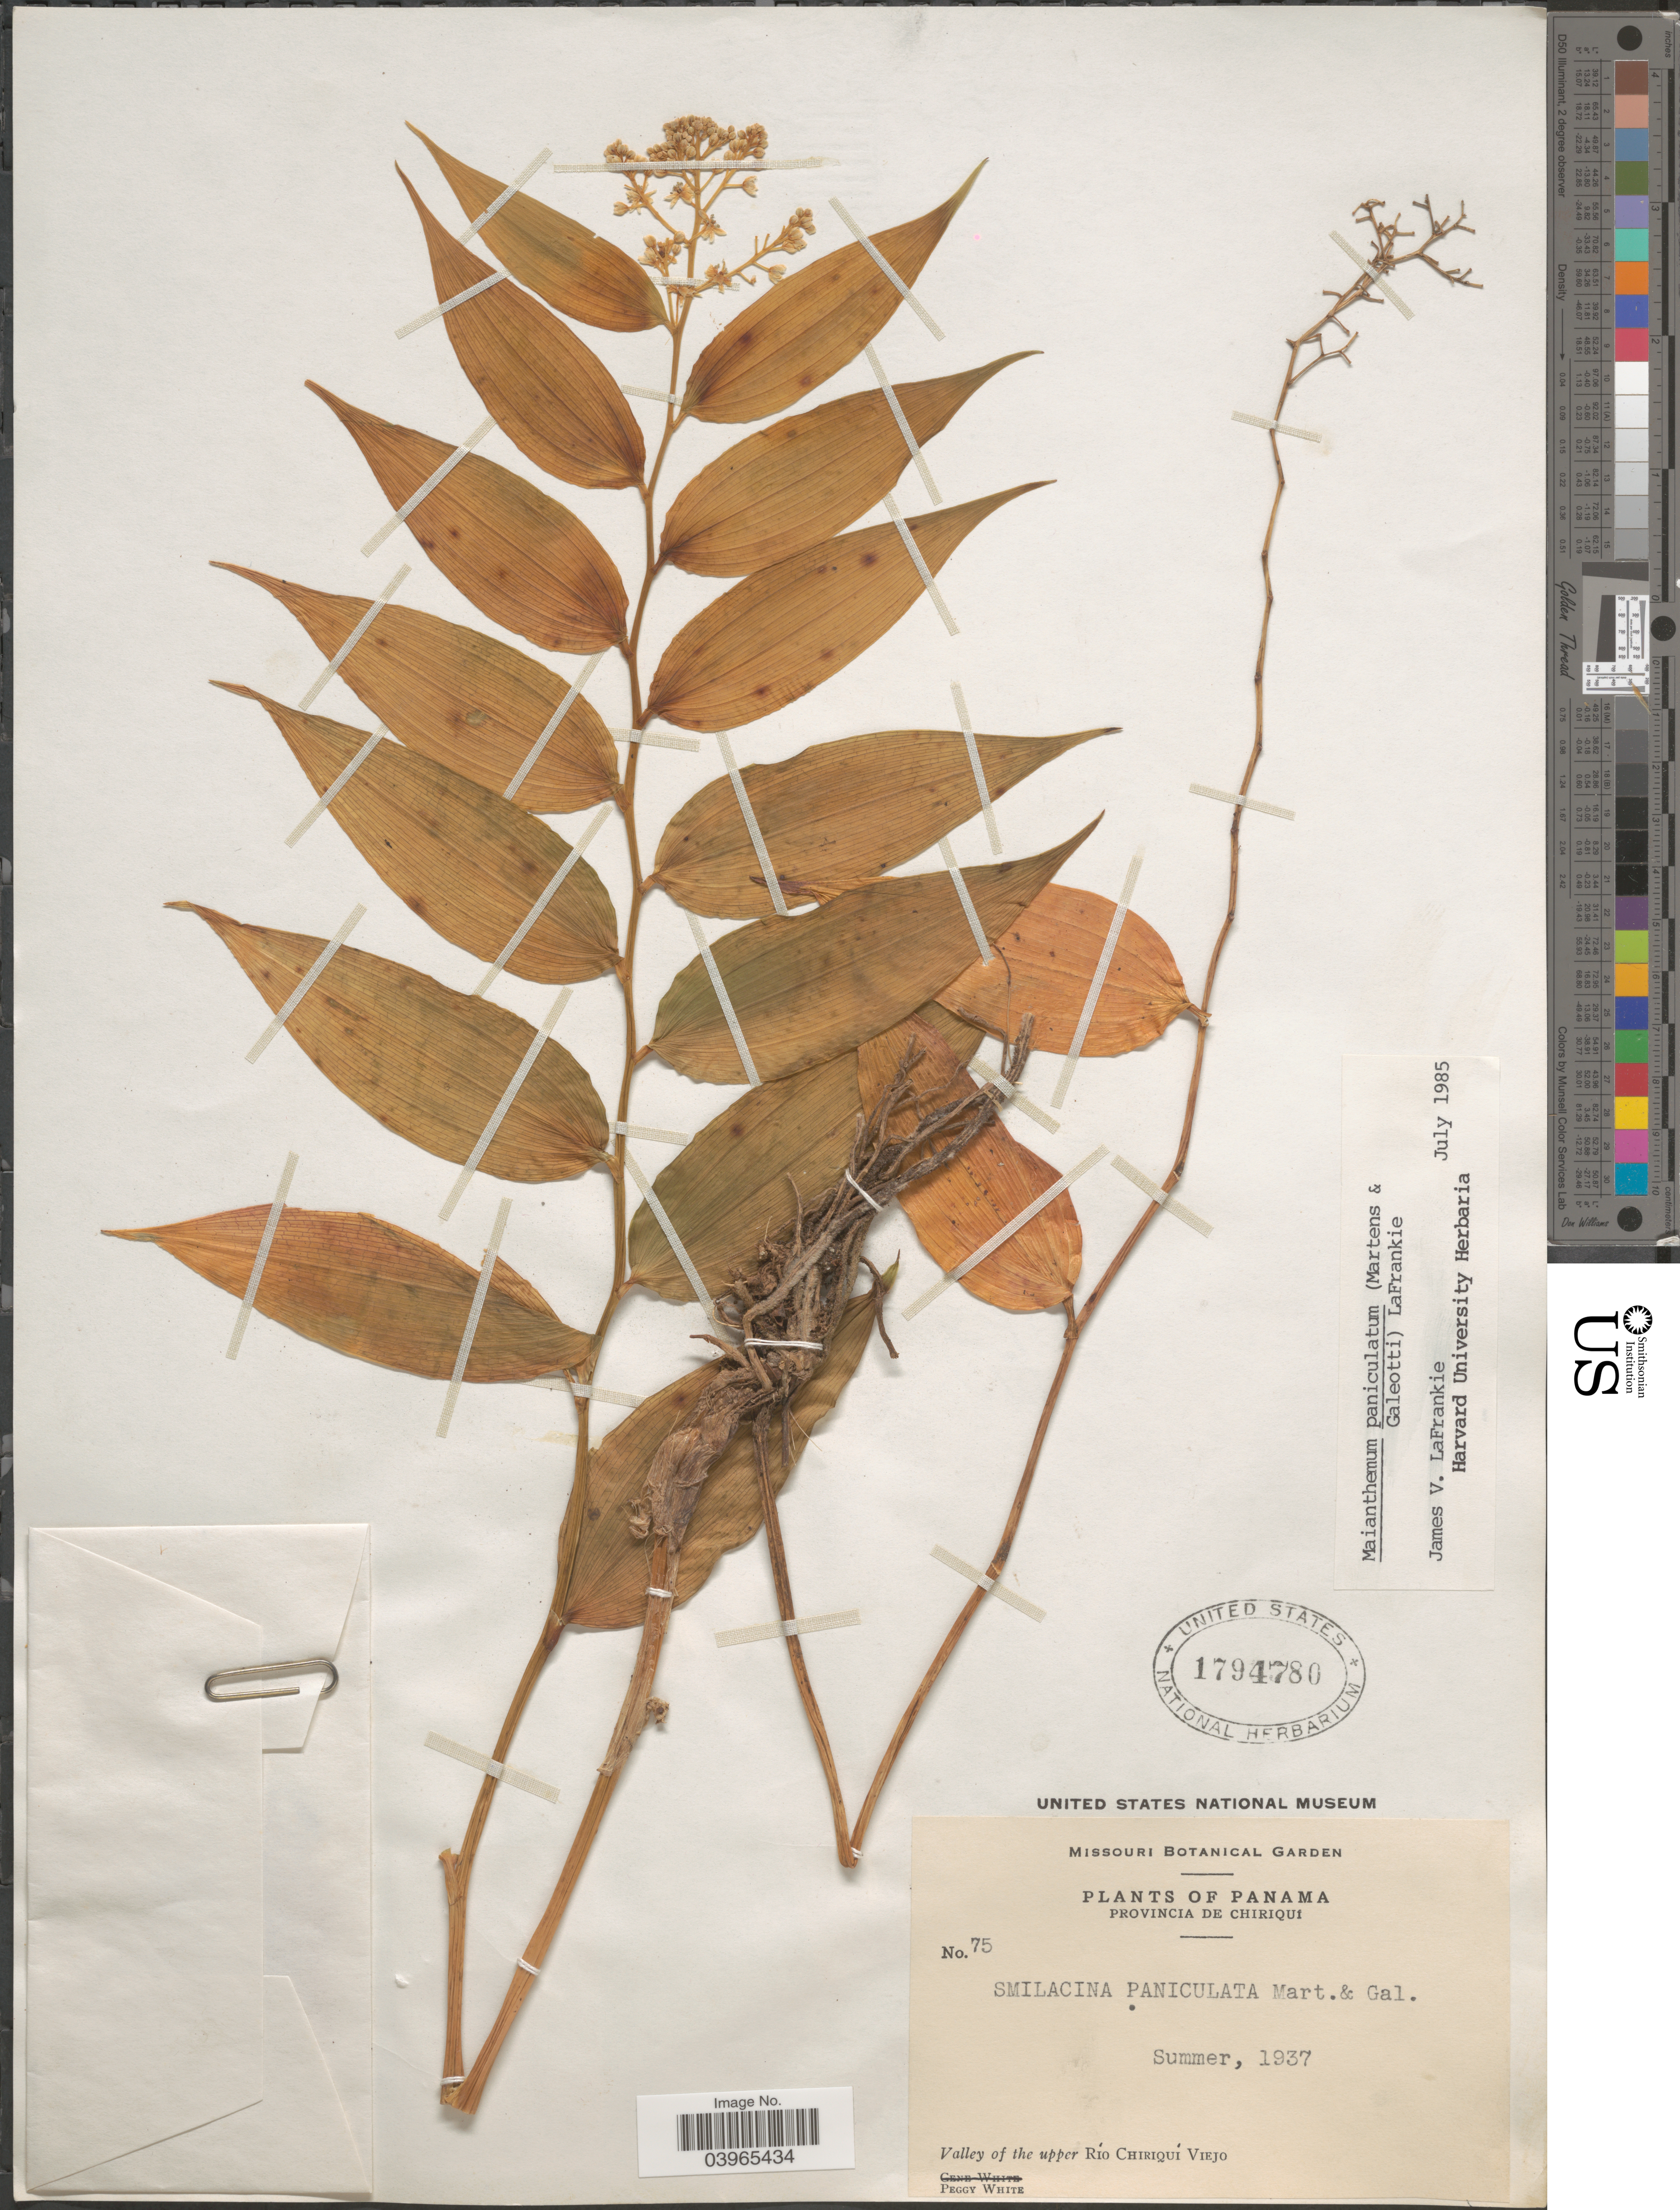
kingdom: Plantae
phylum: Tracheophyta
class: Liliopsida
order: Asparagales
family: Asparagaceae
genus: Maianthemum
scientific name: Maianthemum paniculatum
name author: (M. Martens & Galeotti) LaFrankie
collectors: P. White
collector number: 75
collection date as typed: Summer, 1937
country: Panama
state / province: Chiriqui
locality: Valley of the upper Río Chiriquí Viejo.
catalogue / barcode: US 1794780